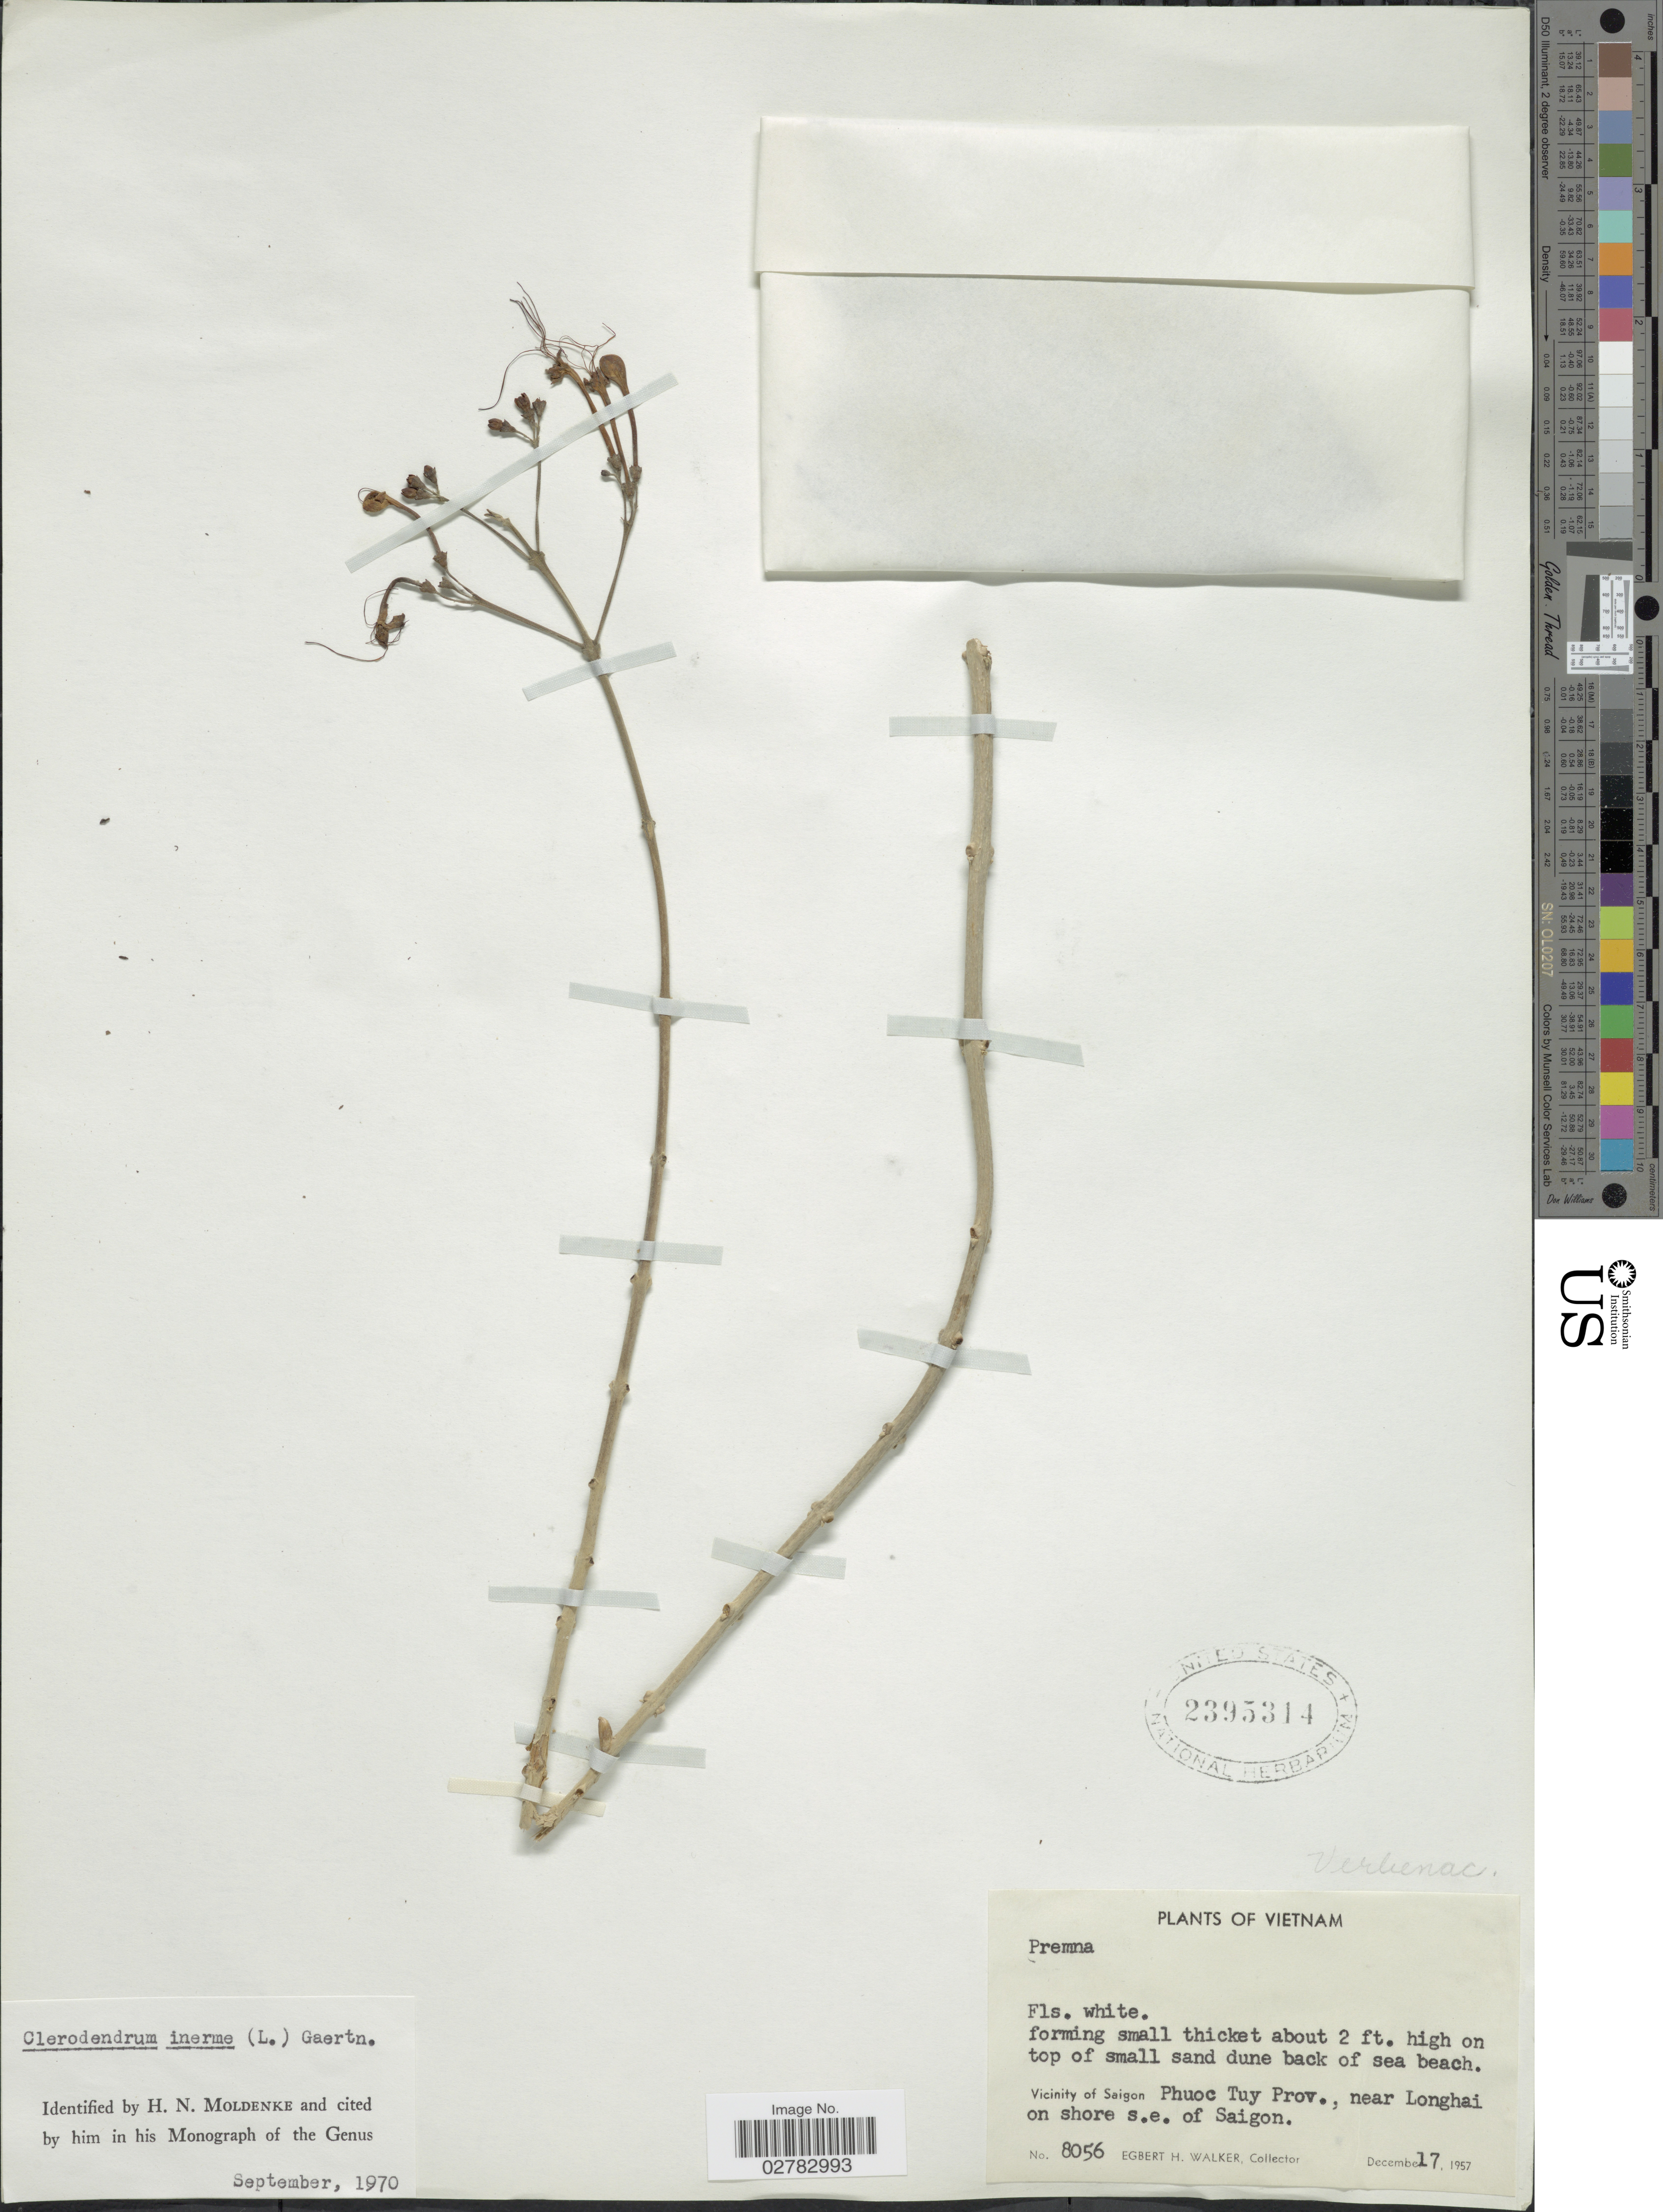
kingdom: Plantae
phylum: Tracheophyta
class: Magnoliopsida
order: Lamiales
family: Lamiaceae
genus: Clerodendrum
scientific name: Clerodendrum inerme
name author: (L.) Gaertn.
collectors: E. H. Walker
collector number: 8056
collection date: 1957-12-17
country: Vietnam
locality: Vicinity of Saigon. Phuoc Tuy Prov., near Longhai on shore s.e. of Saigon.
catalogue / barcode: US 2395314